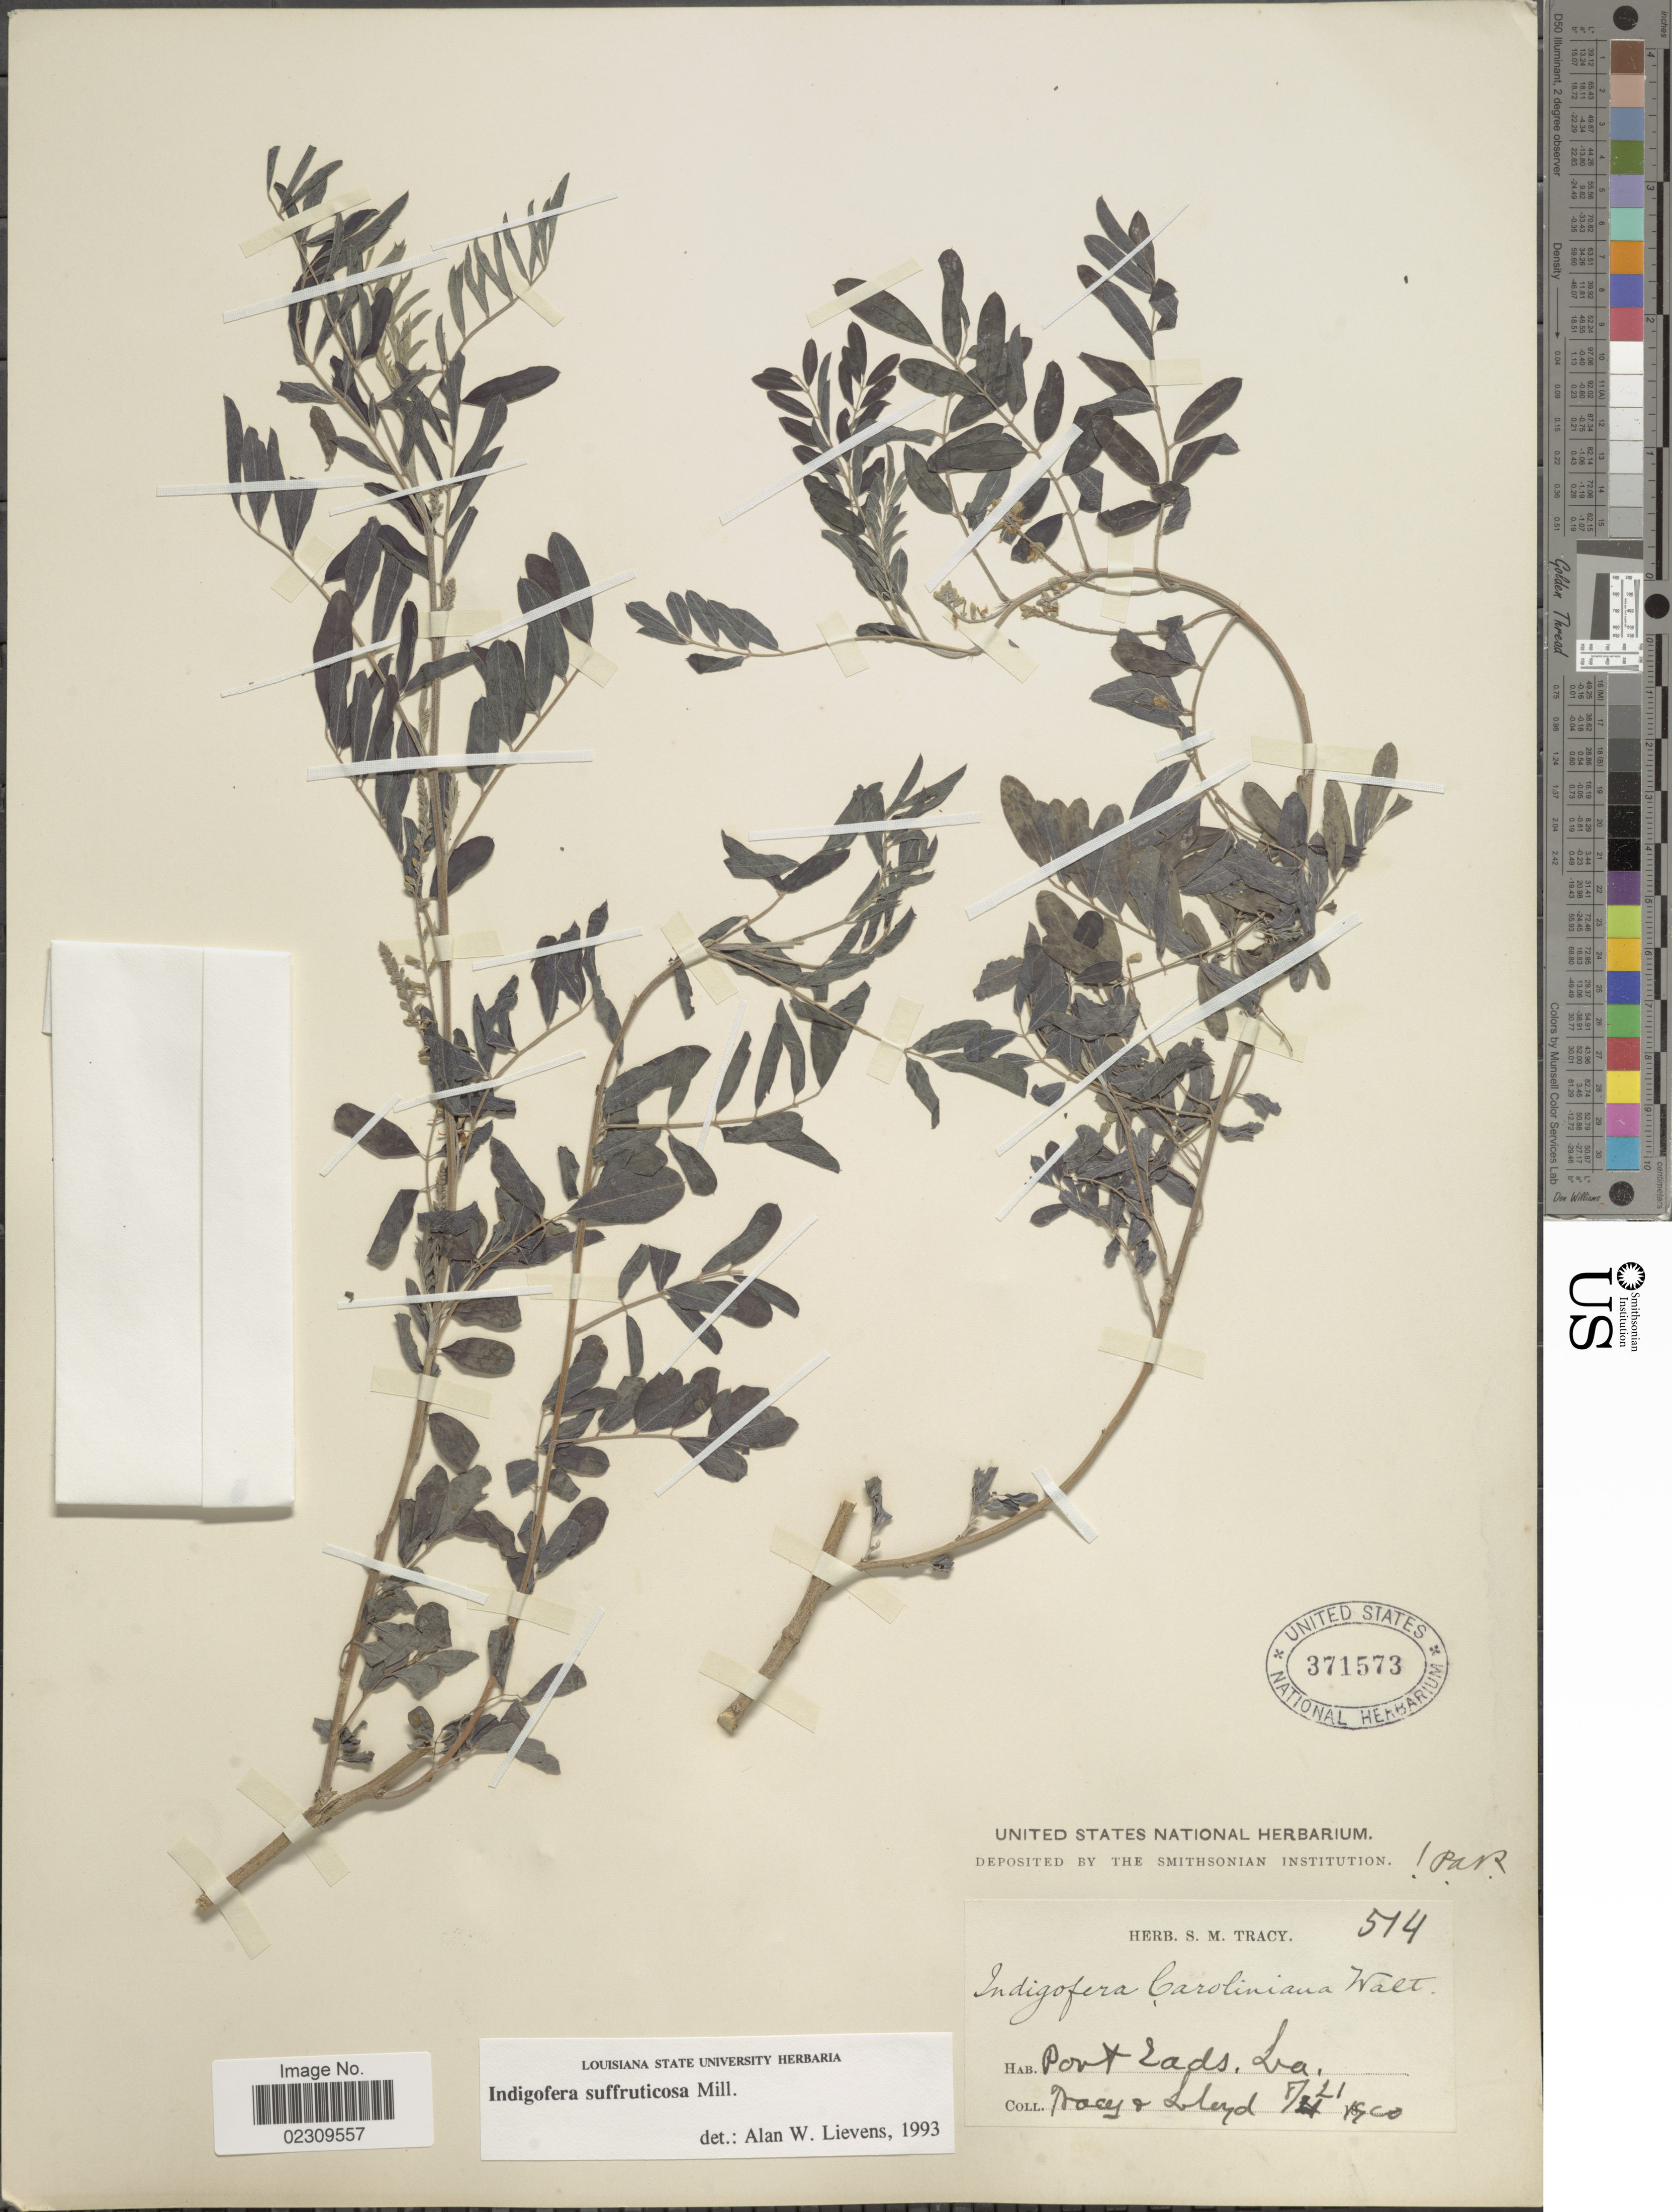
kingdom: Plantae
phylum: Tracheophyta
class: Magnoliopsida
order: Fabales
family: Fabaceae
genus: Indigofera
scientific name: Indigofera suffruticosa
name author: Mill.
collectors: -. Tracy & -- Lloyd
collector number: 514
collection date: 1900-08-21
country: United States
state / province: Louisiana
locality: Port Eads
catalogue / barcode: US 371573